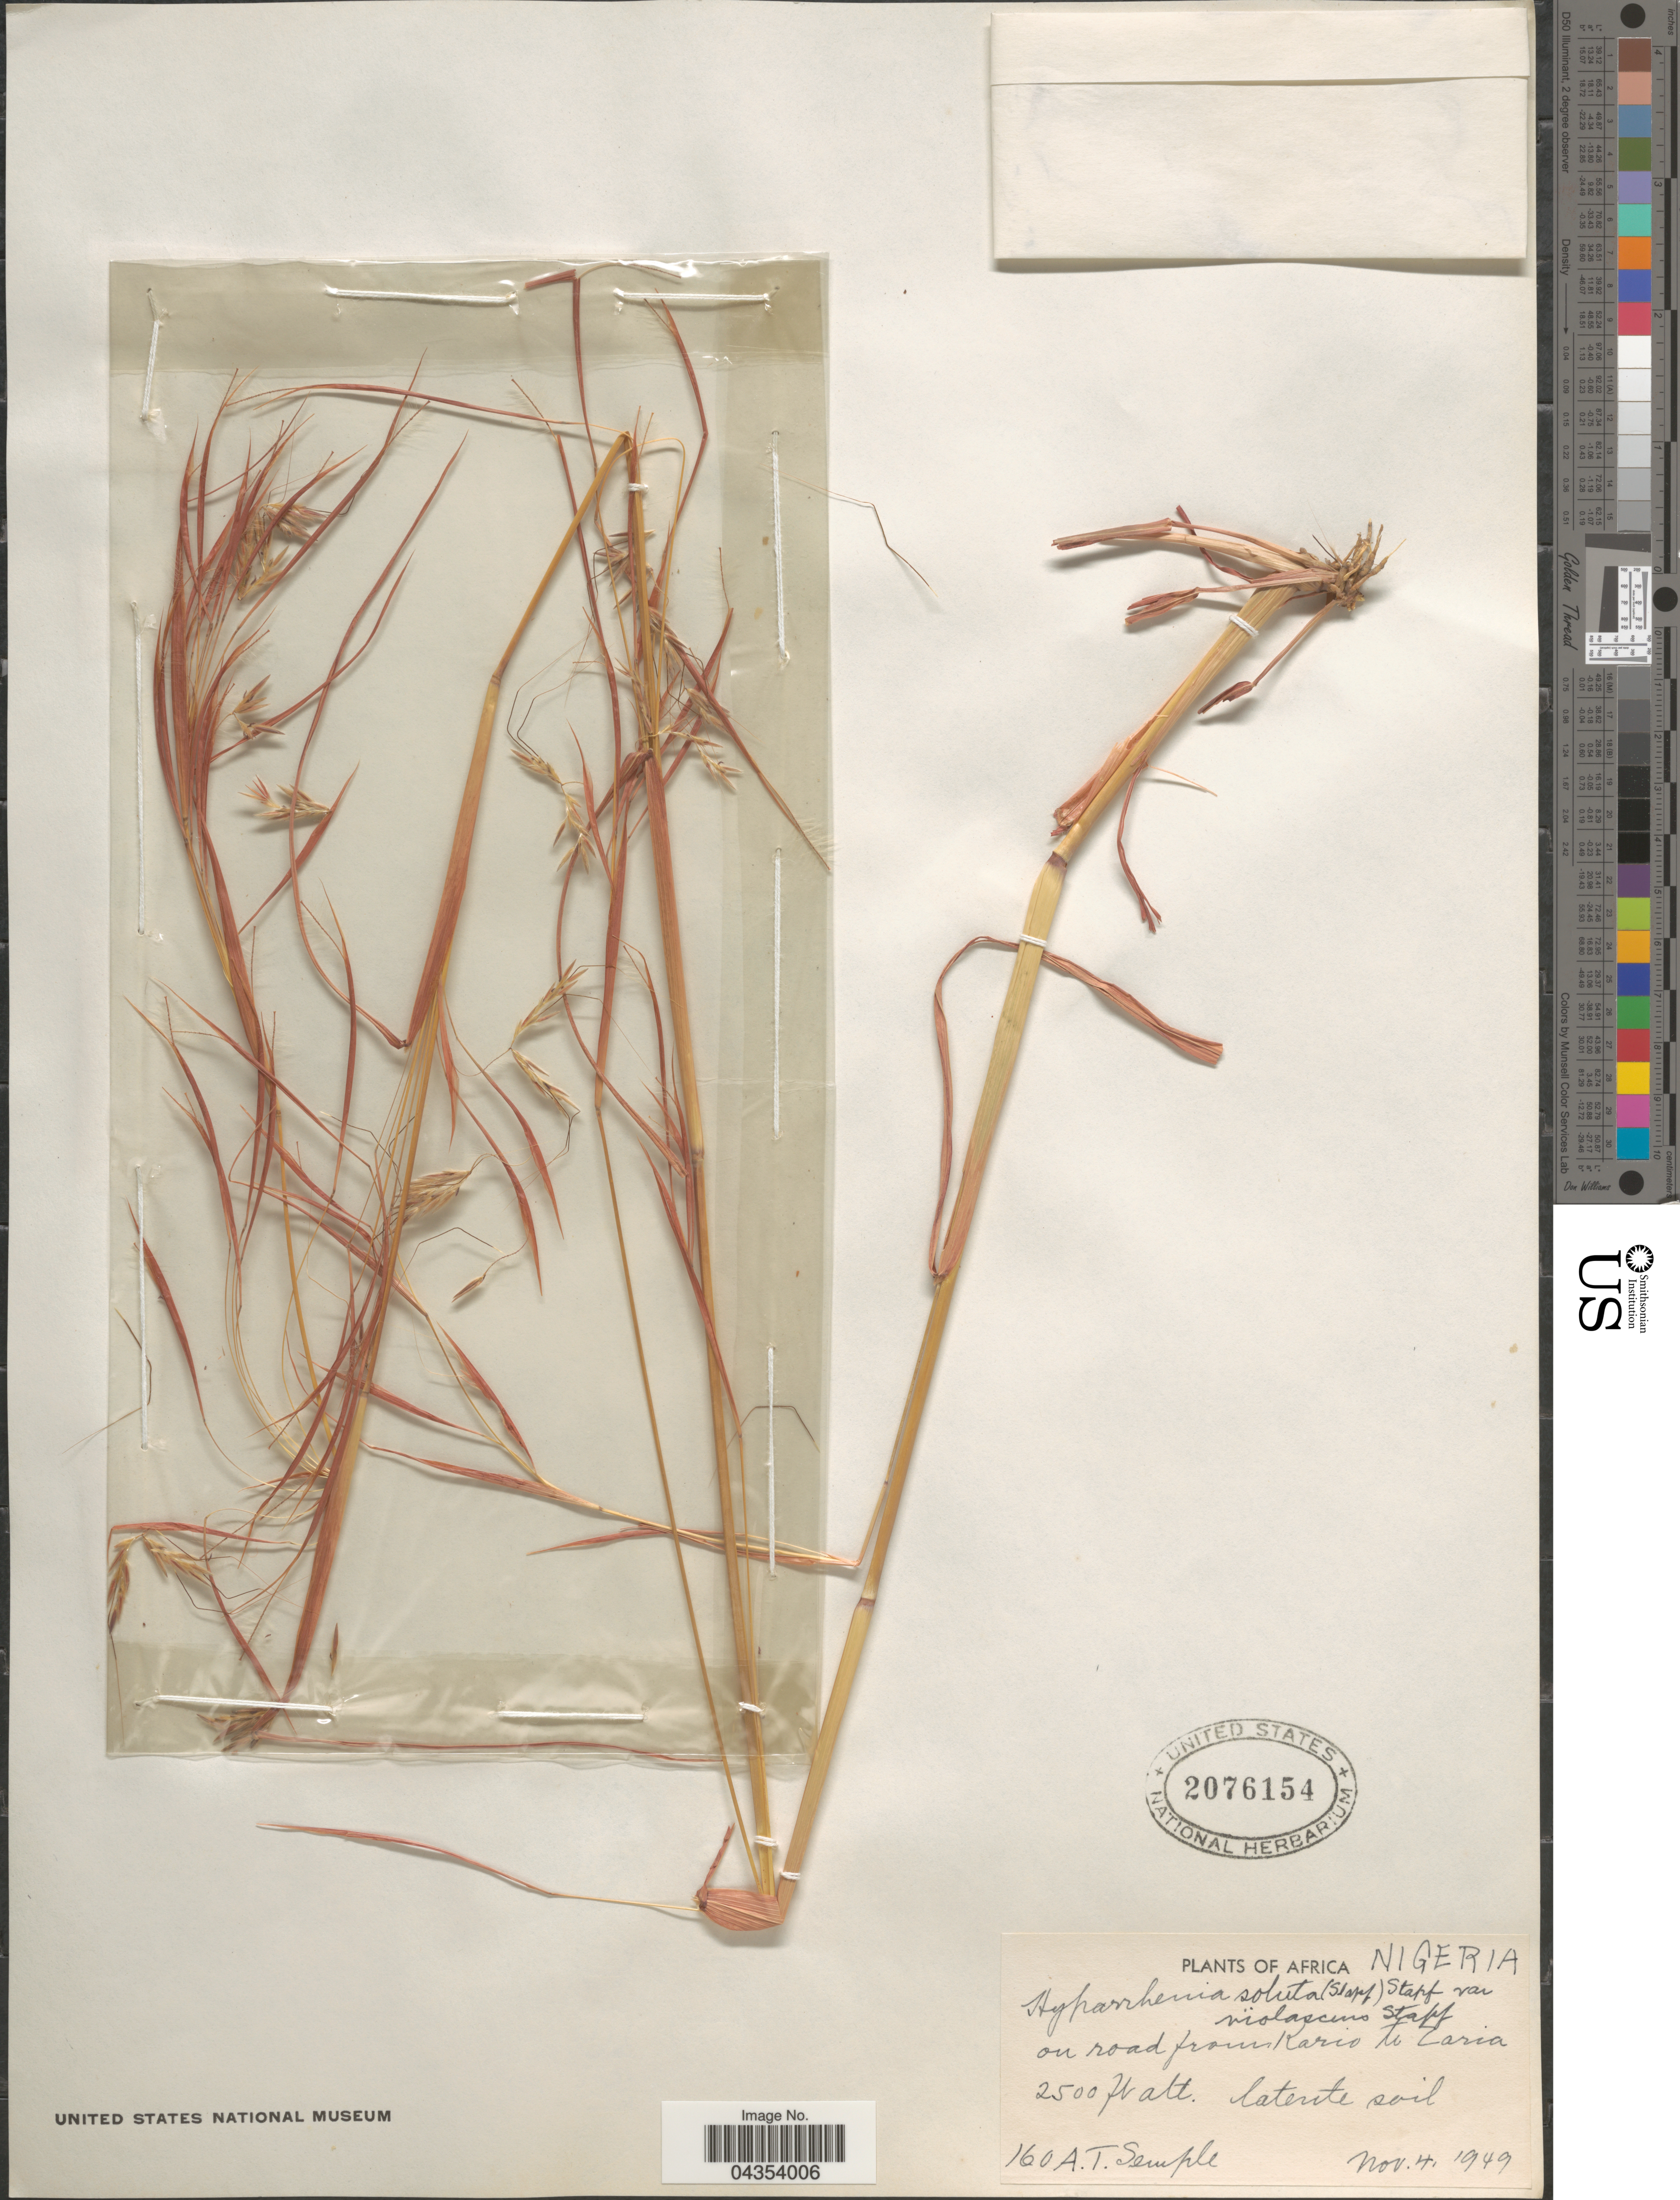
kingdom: Plantae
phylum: Tracheophyta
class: Liliopsida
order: Poales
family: Poaceae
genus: Hyparrhenia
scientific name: Hyparrhenia violascens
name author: (Stapf) Clayton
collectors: A. Semple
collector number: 160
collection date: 1949-11-04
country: Nigeria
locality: On road from Kario to Zaria.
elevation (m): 762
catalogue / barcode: US 2076154